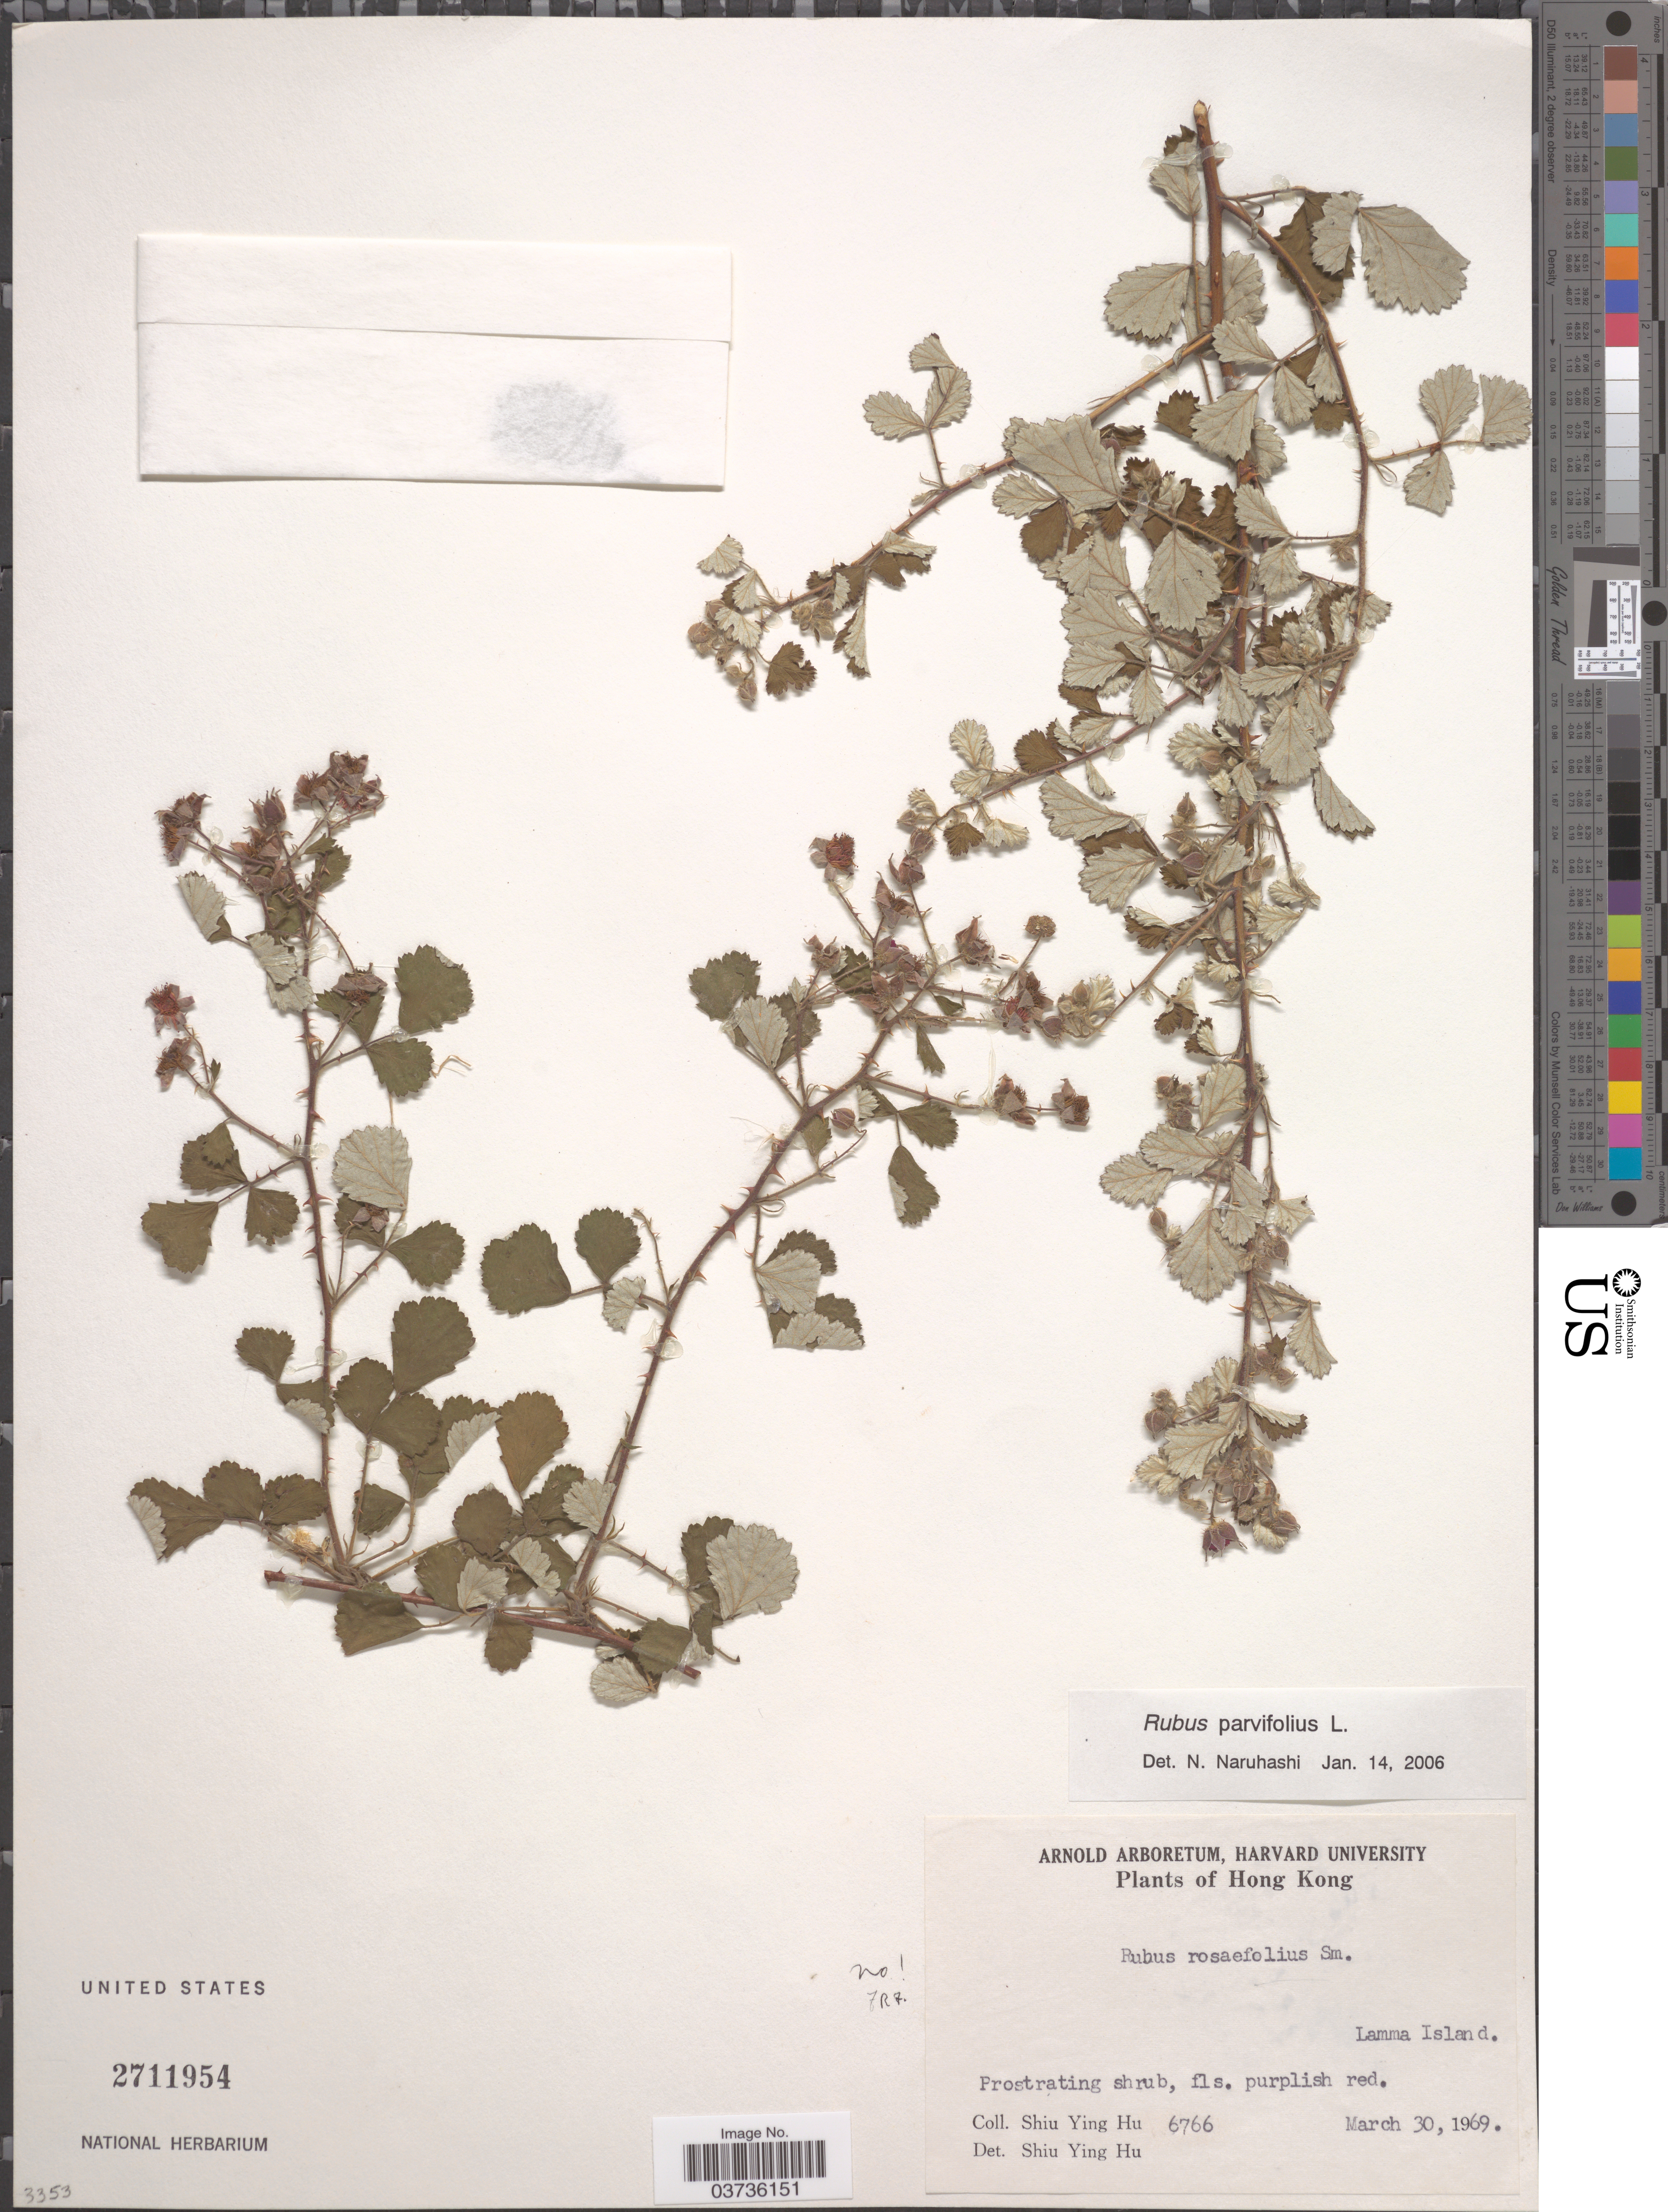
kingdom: Plantae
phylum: Tracheophyta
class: Magnoliopsida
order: Rosales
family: Rosaceae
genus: Rubus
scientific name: Rubus parvifolius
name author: L.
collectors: S. Y. Hu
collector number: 6766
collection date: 1969-03-30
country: China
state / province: Hong Kong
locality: Lamma Island.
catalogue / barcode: US 2711954